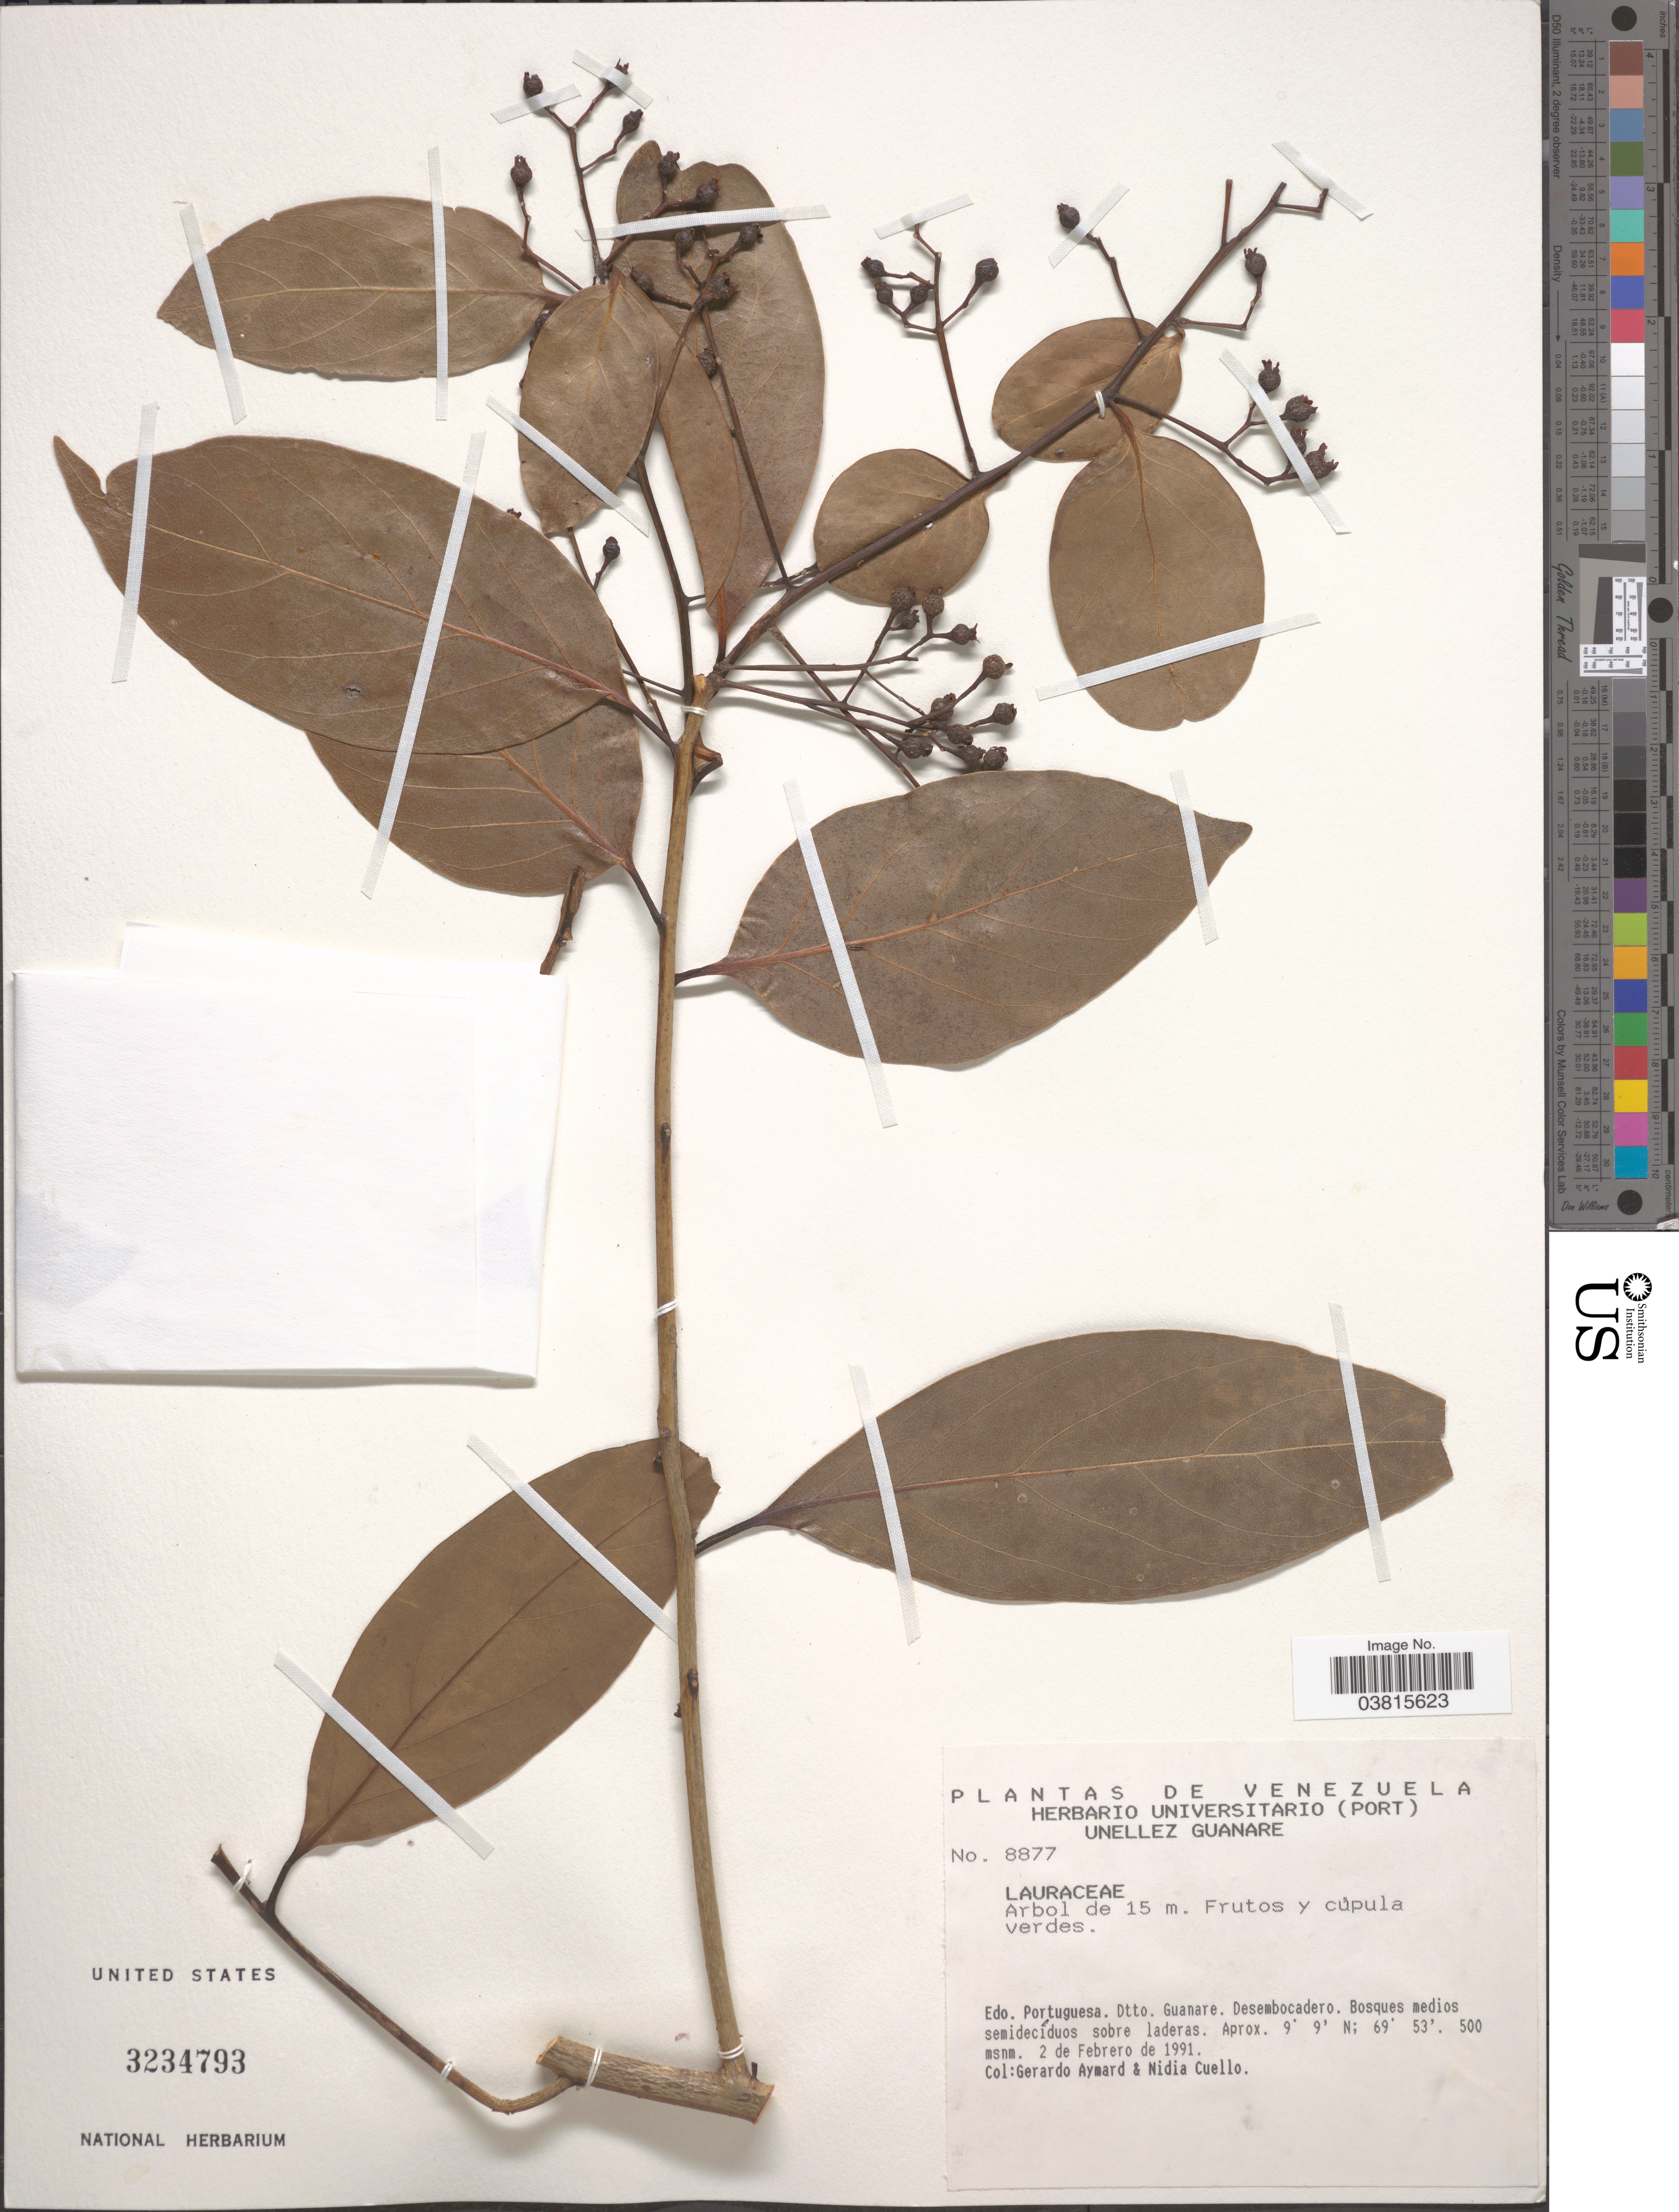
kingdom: Plantae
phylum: Tracheophyta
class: Magnoliopsida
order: Laurales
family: Lauraceae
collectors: G. A. Aymard & N. L. Cuello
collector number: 8877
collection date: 1991-02-02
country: Venezuela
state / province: Portuguesa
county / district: Guanare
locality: Desembocadero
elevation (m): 500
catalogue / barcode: US 3234793